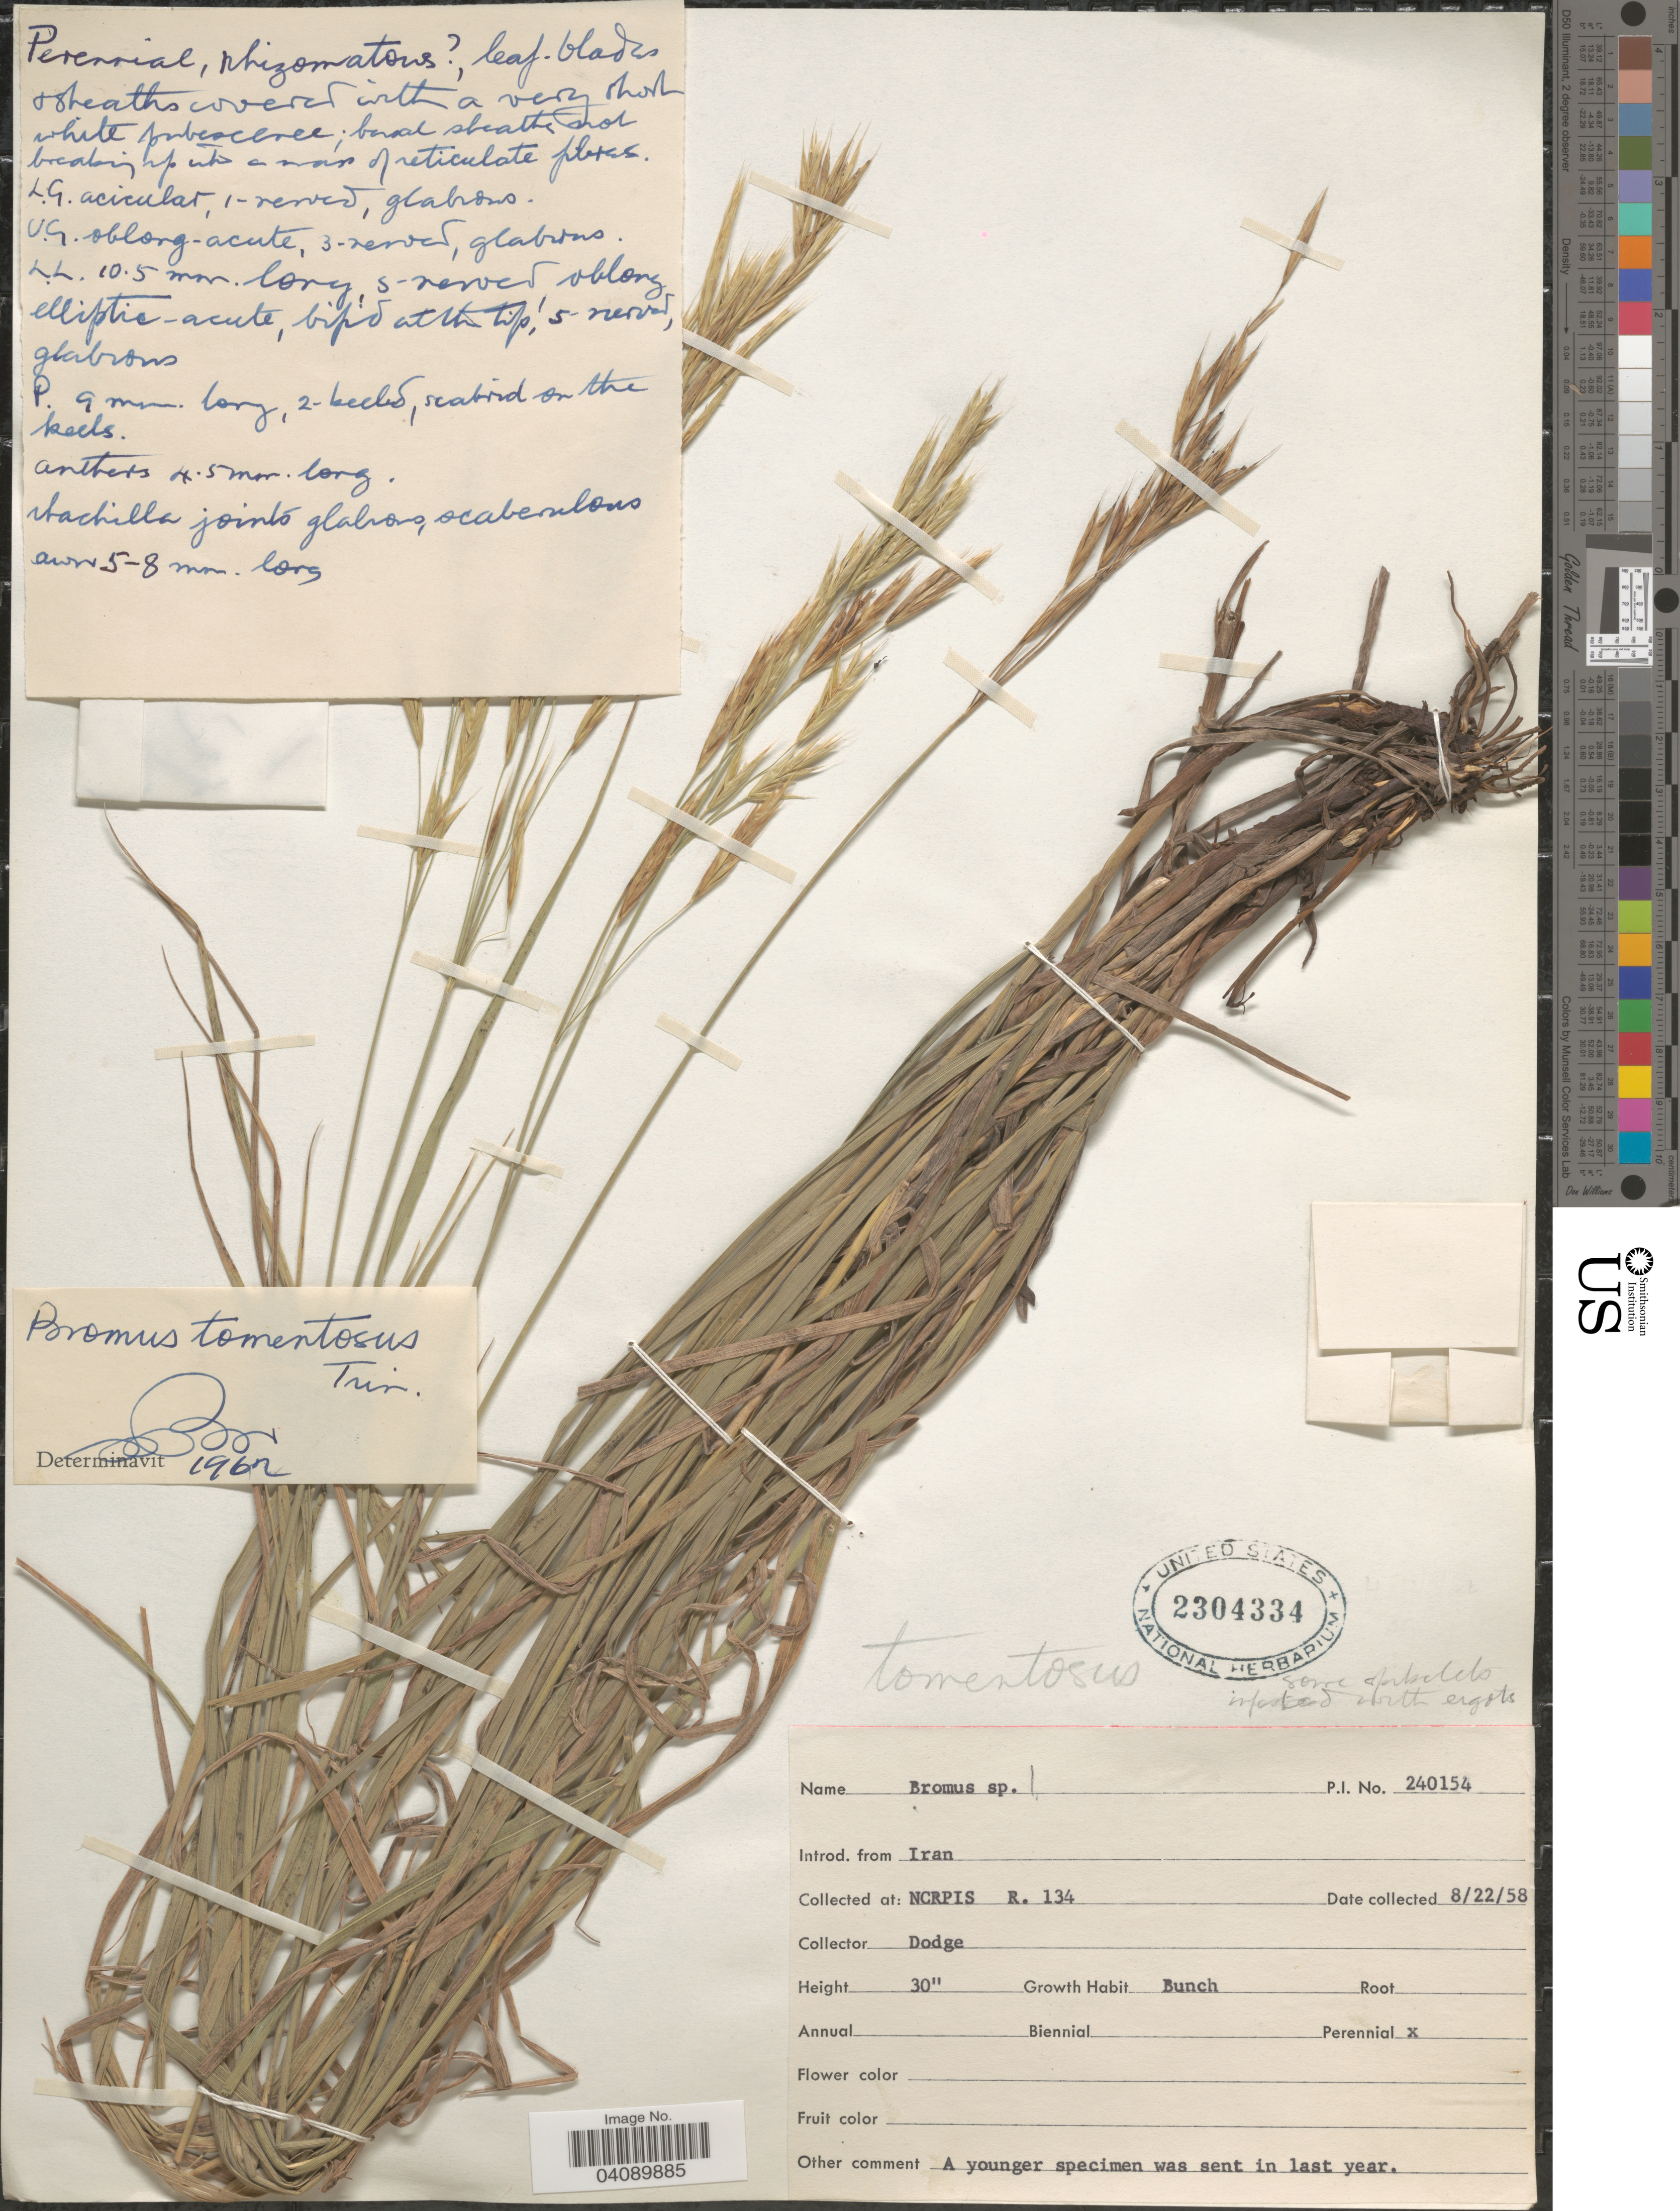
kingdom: Plantae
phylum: Tracheophyta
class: Liliopsida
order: Poales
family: Poaceae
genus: Bromus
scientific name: Bromus tomentosus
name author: Trin.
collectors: -. Dodge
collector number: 240154?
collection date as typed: Transcribed d/m/y: 22/8/58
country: United States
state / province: Iowa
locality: NCRPIS R. 134.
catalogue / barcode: US 2304334